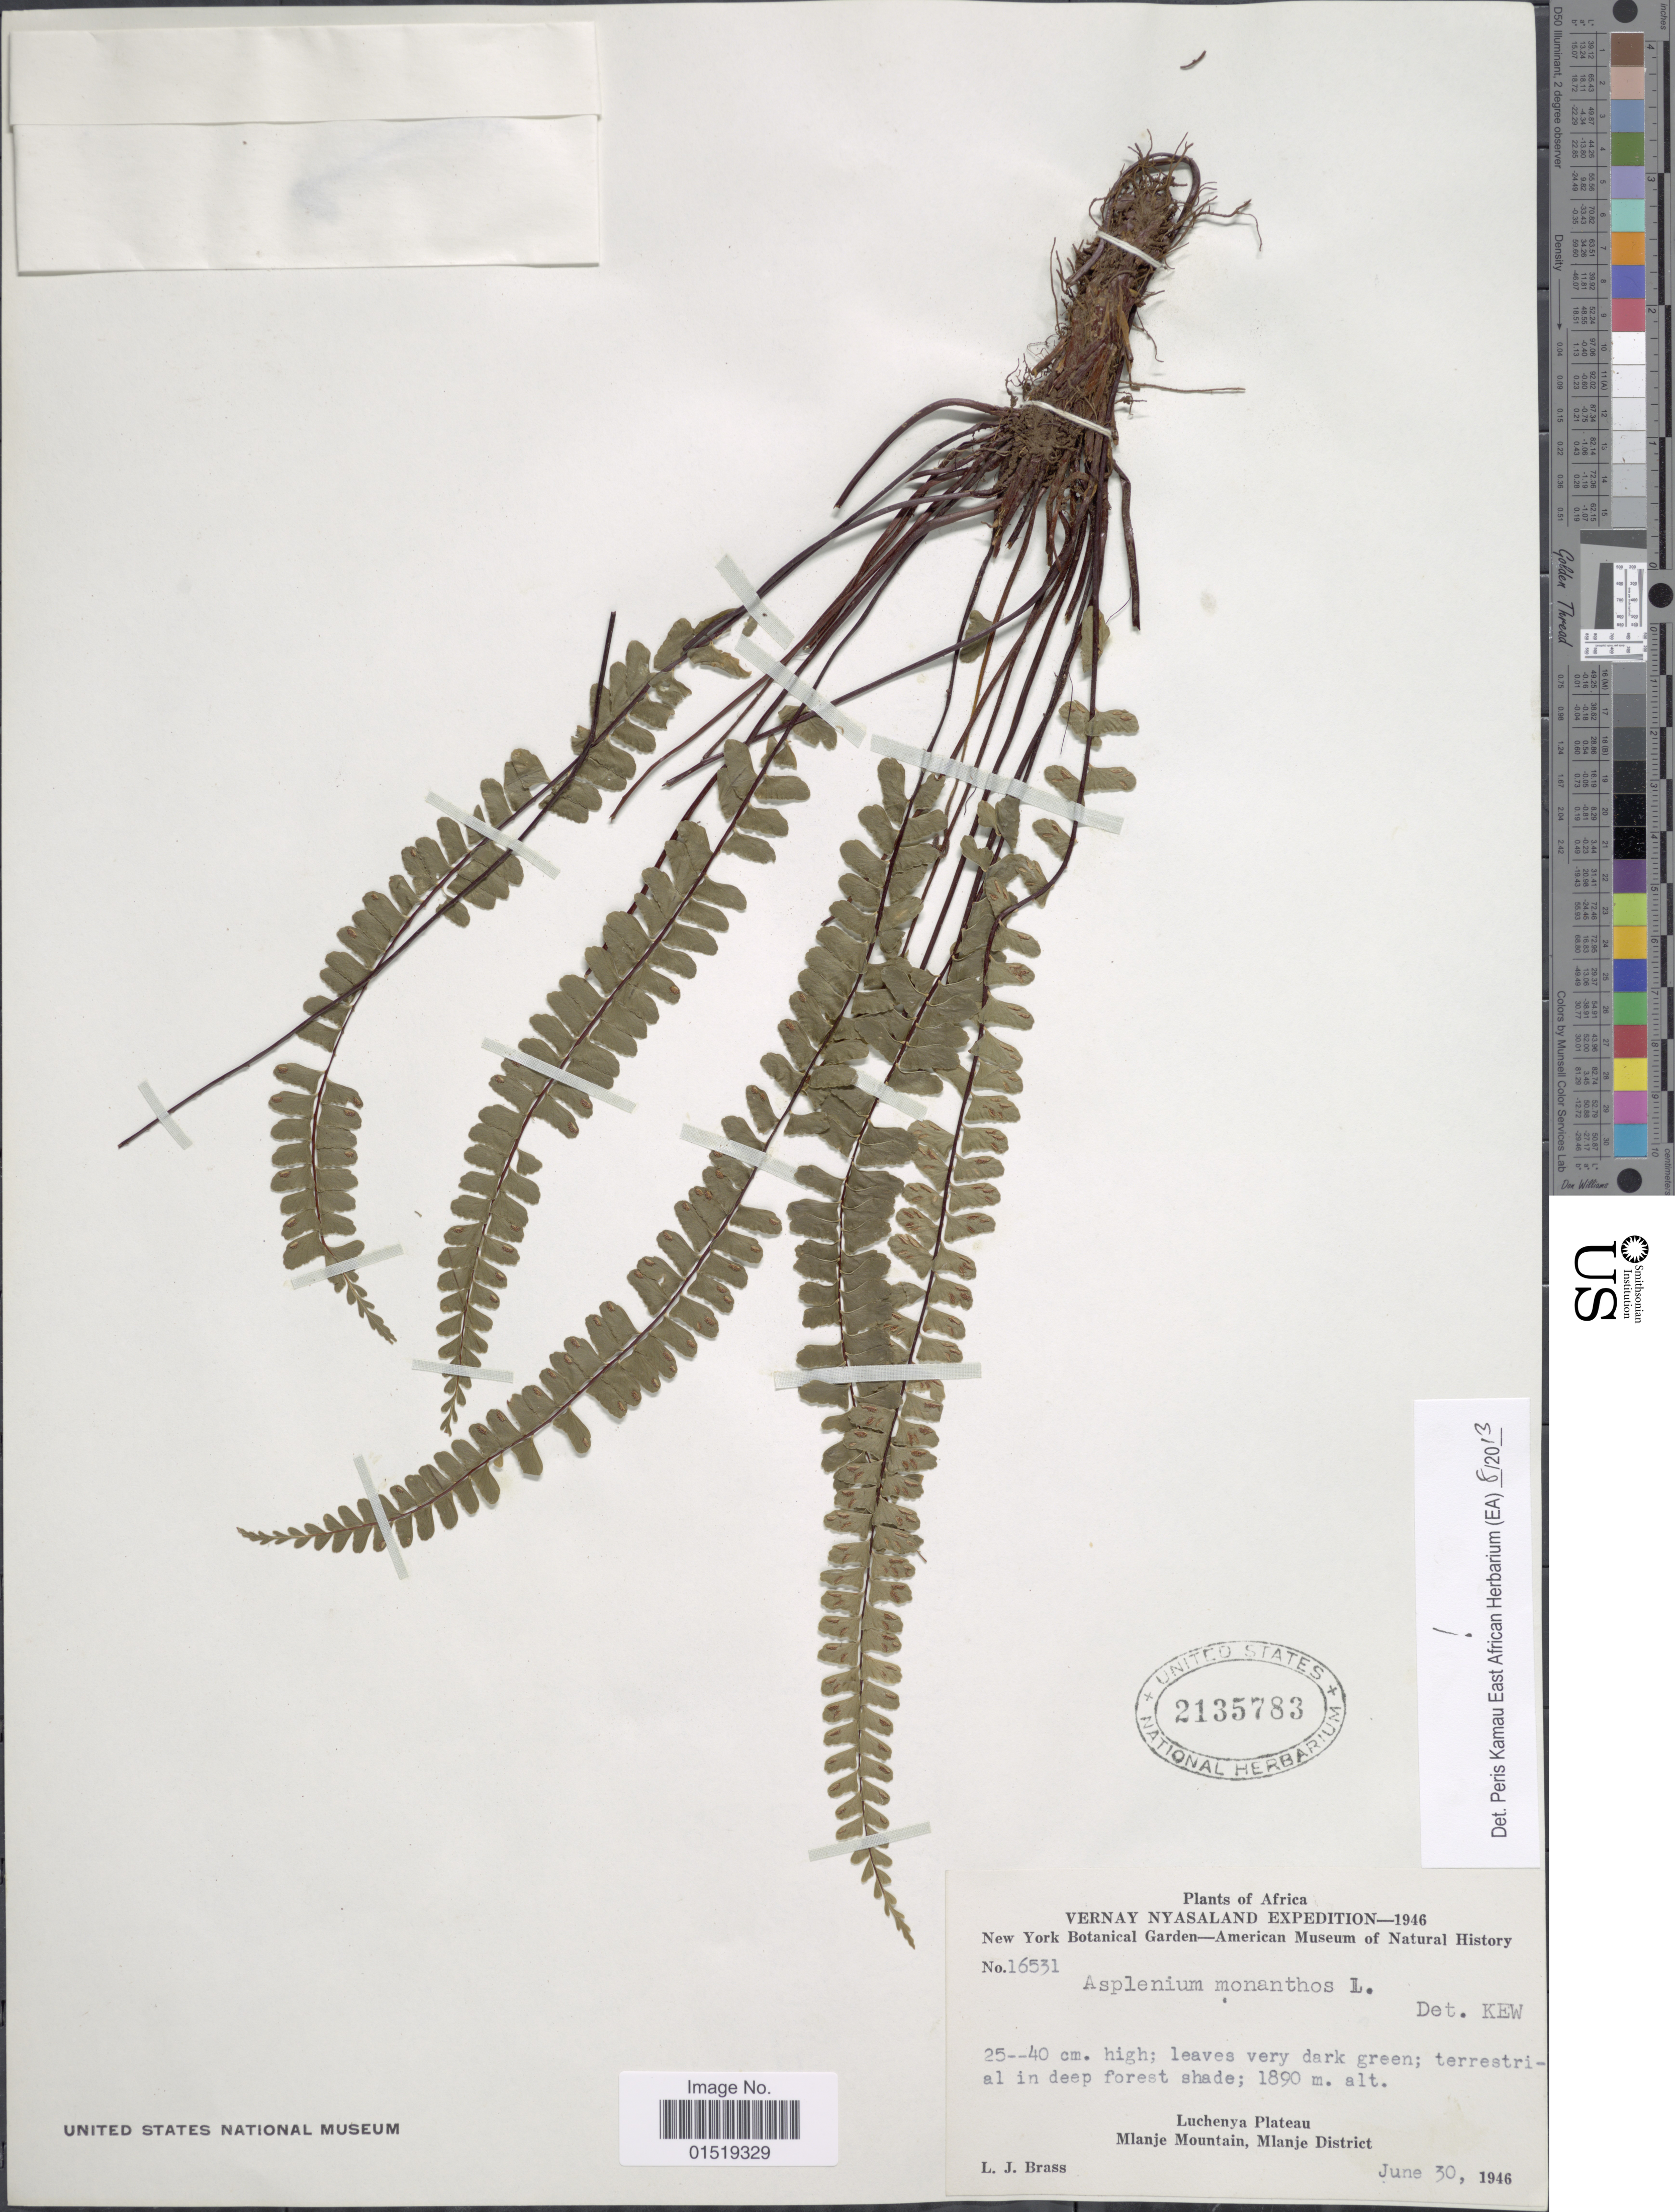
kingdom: Plantae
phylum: Tracheophyta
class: Polypodiopsida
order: Polypodiales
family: Aspleniaceae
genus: Asplenium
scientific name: Asplenium monanthes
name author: L.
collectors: L. J. Brass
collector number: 16531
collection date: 1946-06-30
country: Malawi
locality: Luchenya Plateau. Mlanje Mountain, Mlanje District.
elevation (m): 1890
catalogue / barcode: US 2135783